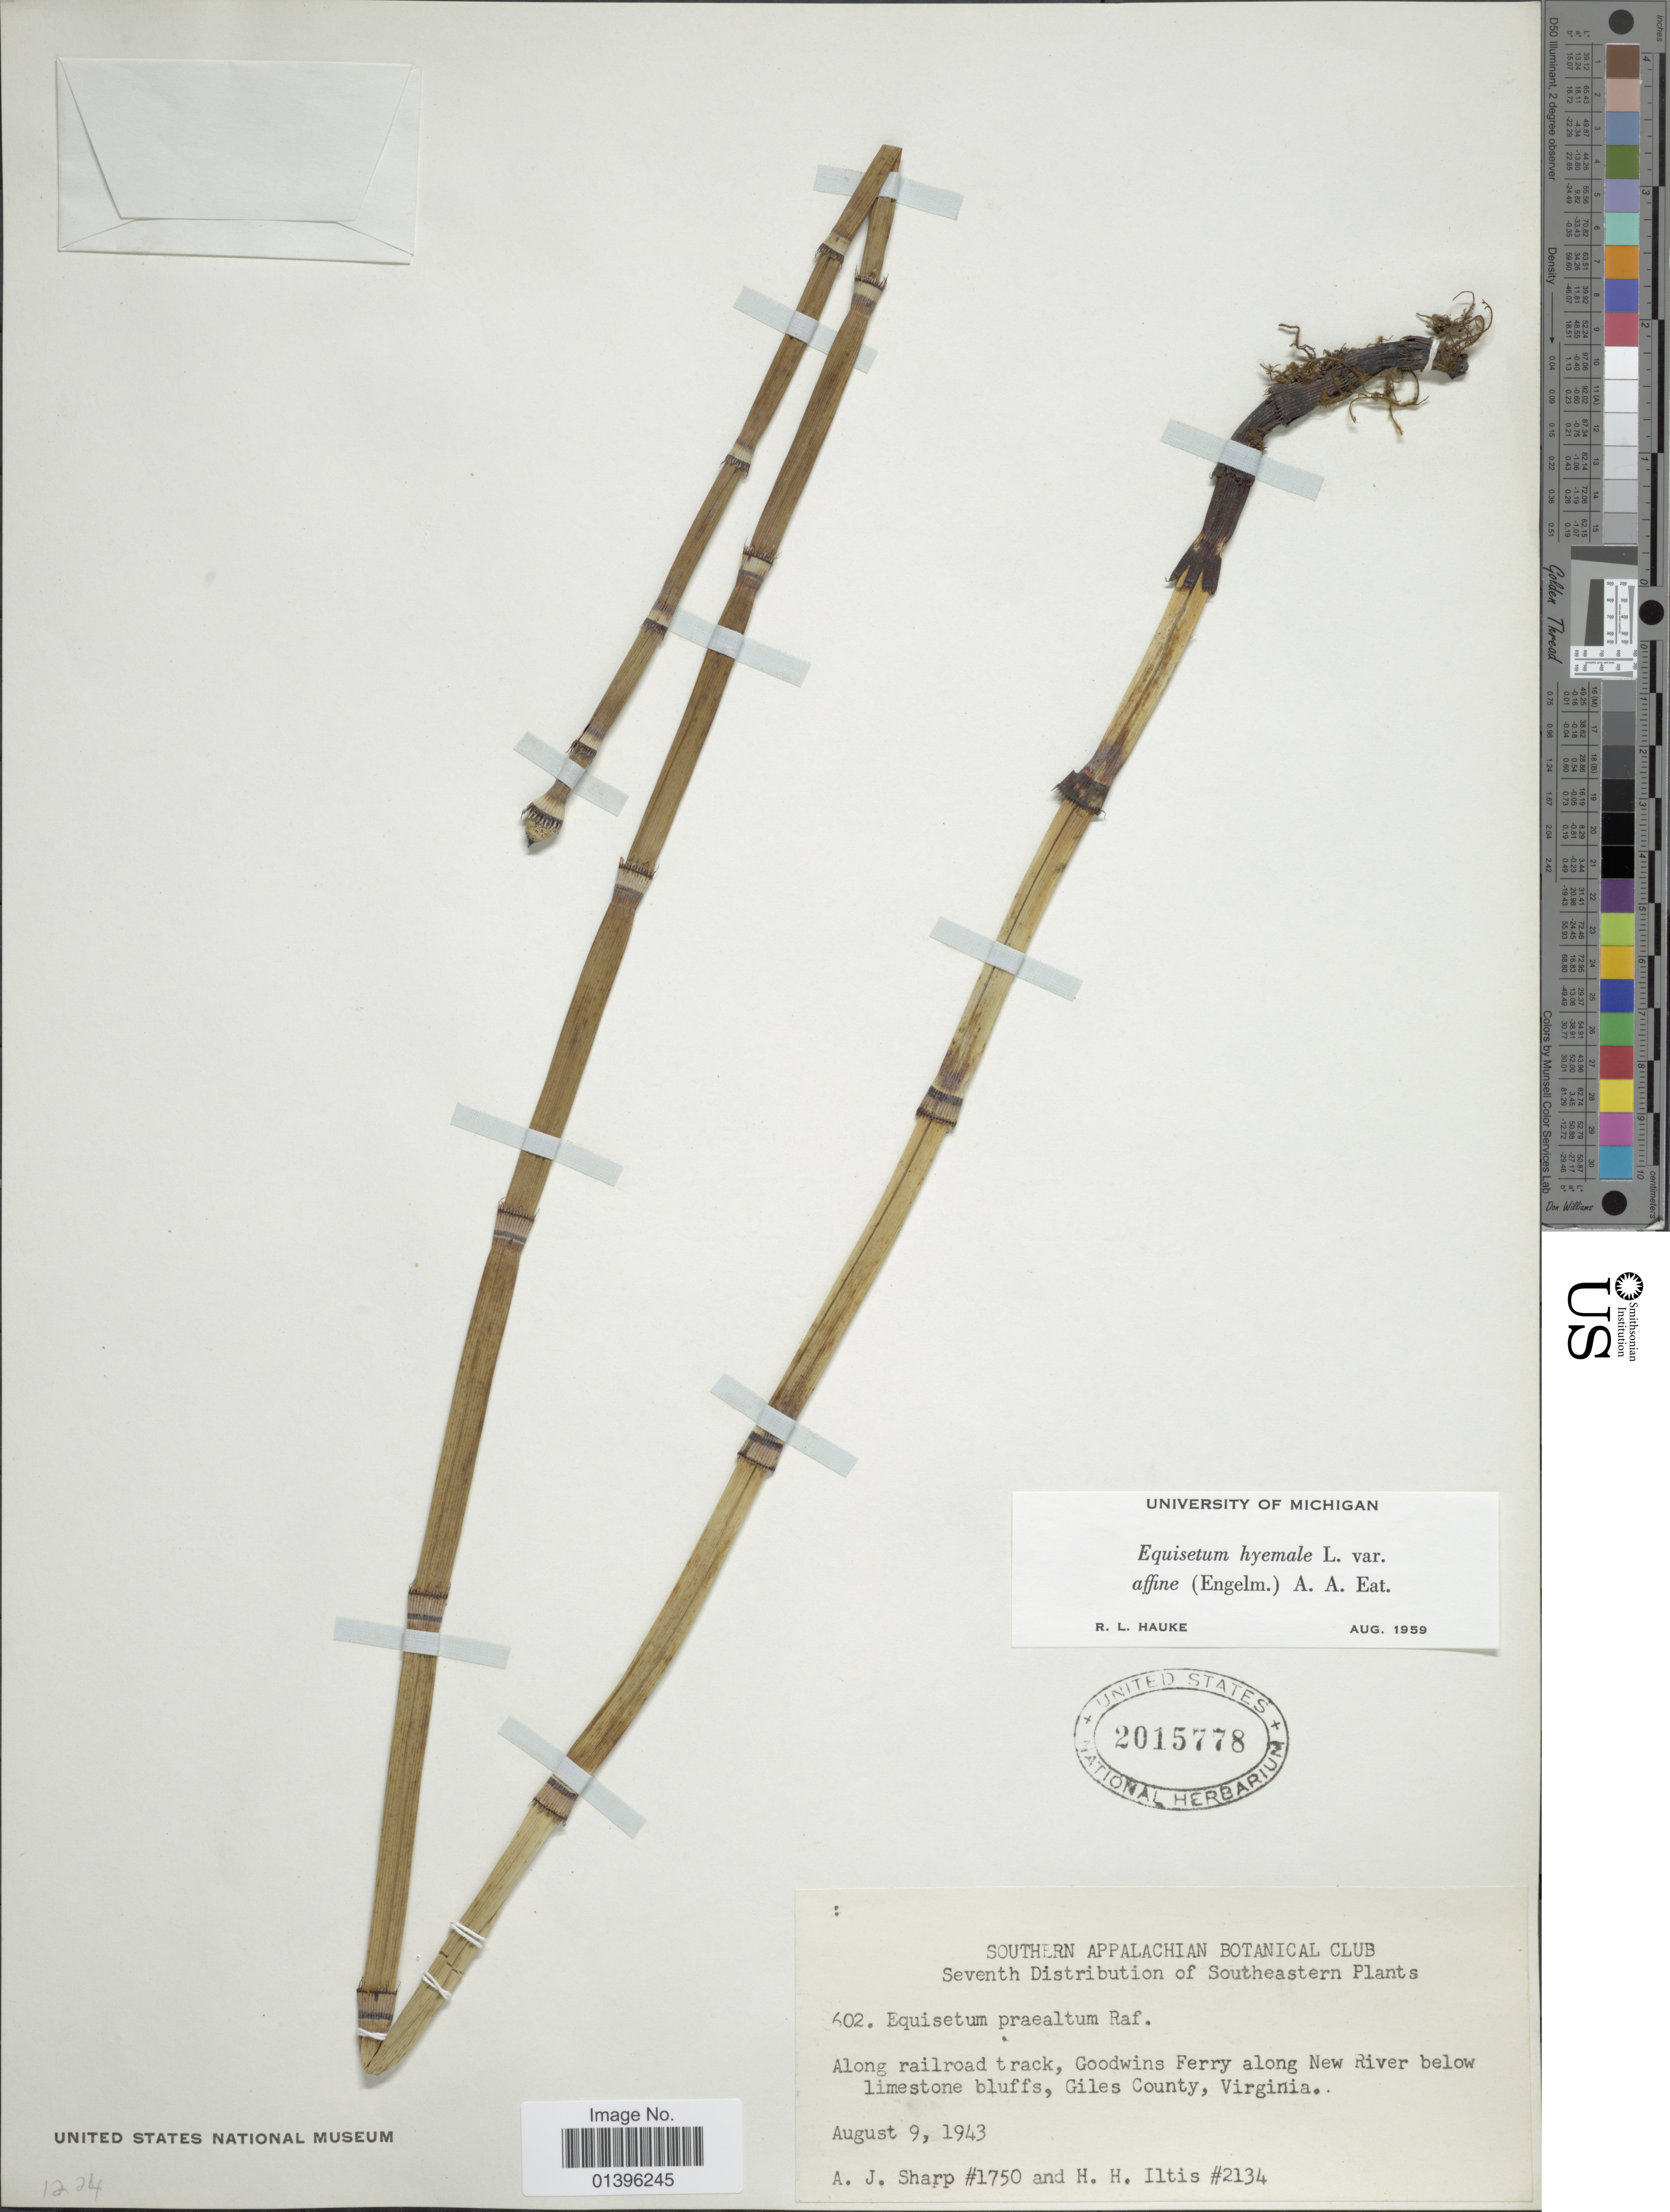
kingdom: Plantae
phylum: Tracheophyta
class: Polypodiopsida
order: Equisetales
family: Equisetaceae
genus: Equisetum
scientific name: Equisetum hyemale var. affine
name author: (Engelm.) A.A. Eaton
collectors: A. J. Sharp & H. H. Iltis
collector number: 1750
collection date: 1943-08-09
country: United States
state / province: Virginia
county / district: Giles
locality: Along railroad track, Goodwins Ferry along New River below limestone bluffs.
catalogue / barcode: US 2015778